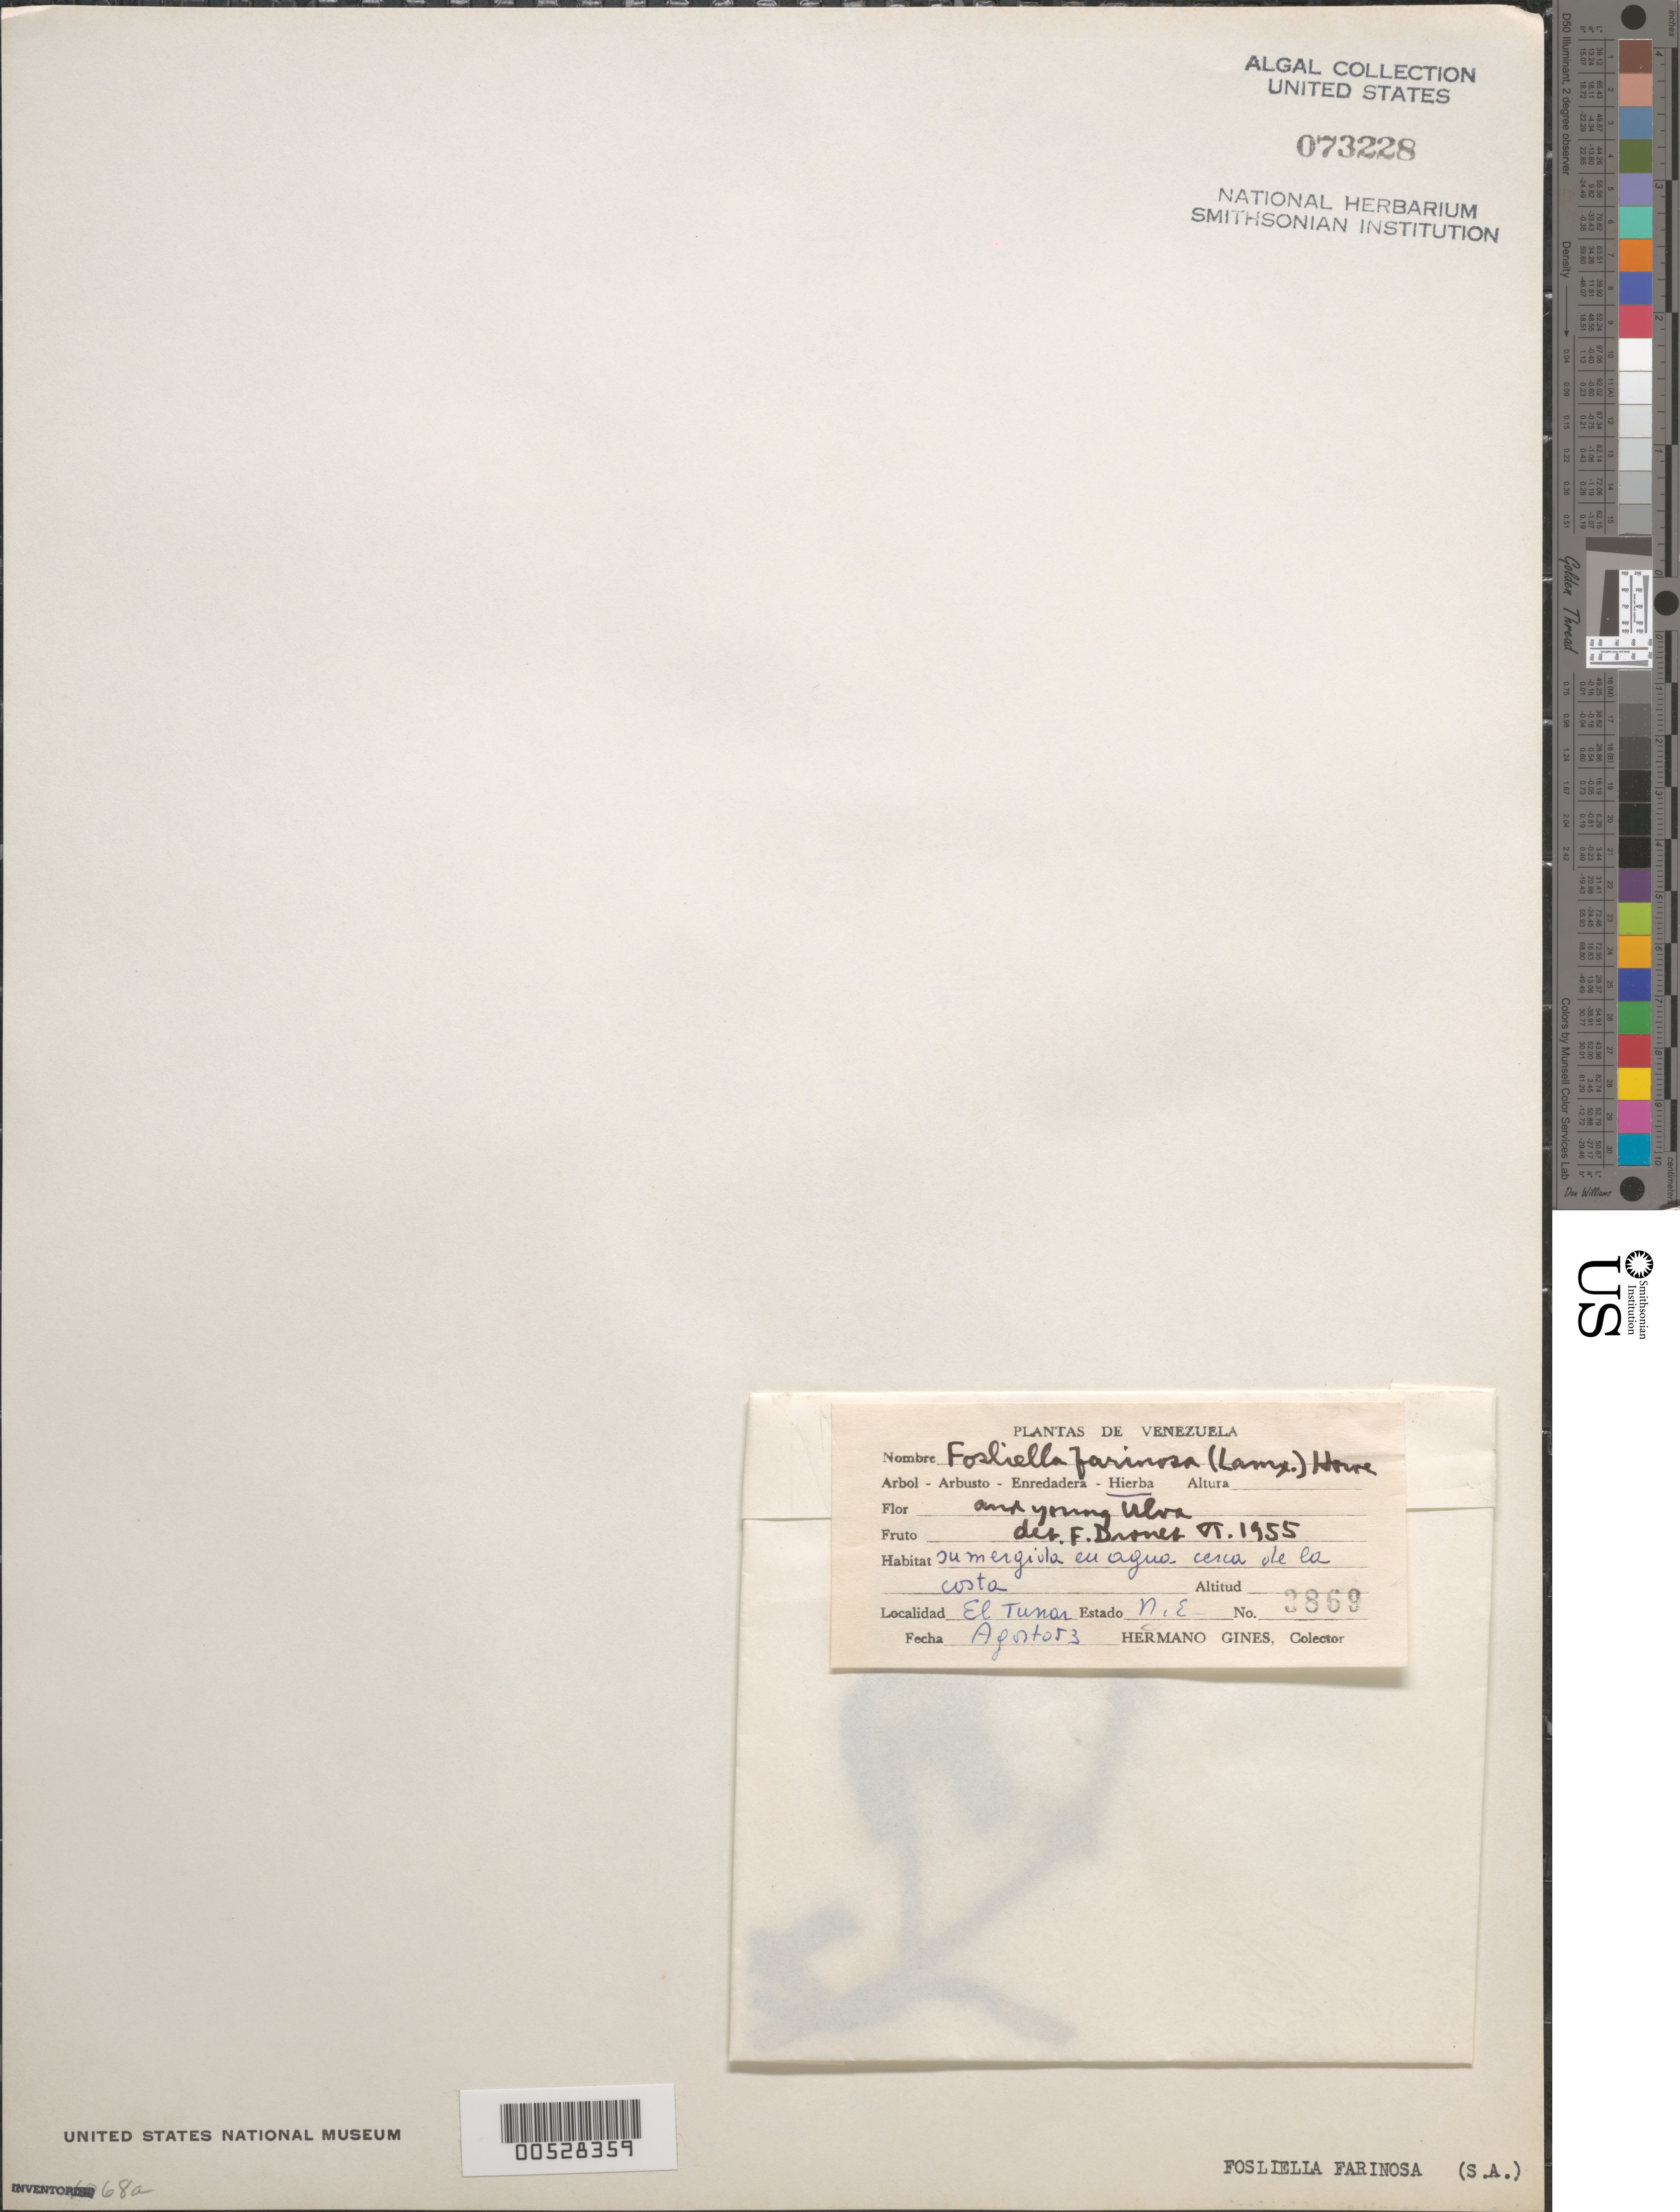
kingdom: Plantae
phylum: Rhodophyta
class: Florideophyceae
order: Corallinales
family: Hydrolithaceae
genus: Hydrolithon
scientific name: Hydrolithon farinosum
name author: (J.V.Lamouroux) Penrose & Y.M. Chamb.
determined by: Algae name updating Project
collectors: Bro. Gines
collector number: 3869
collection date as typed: Aug 1953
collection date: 1953-08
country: Venezuela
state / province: Nueva Esparta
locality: El Tunar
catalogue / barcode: US 73228